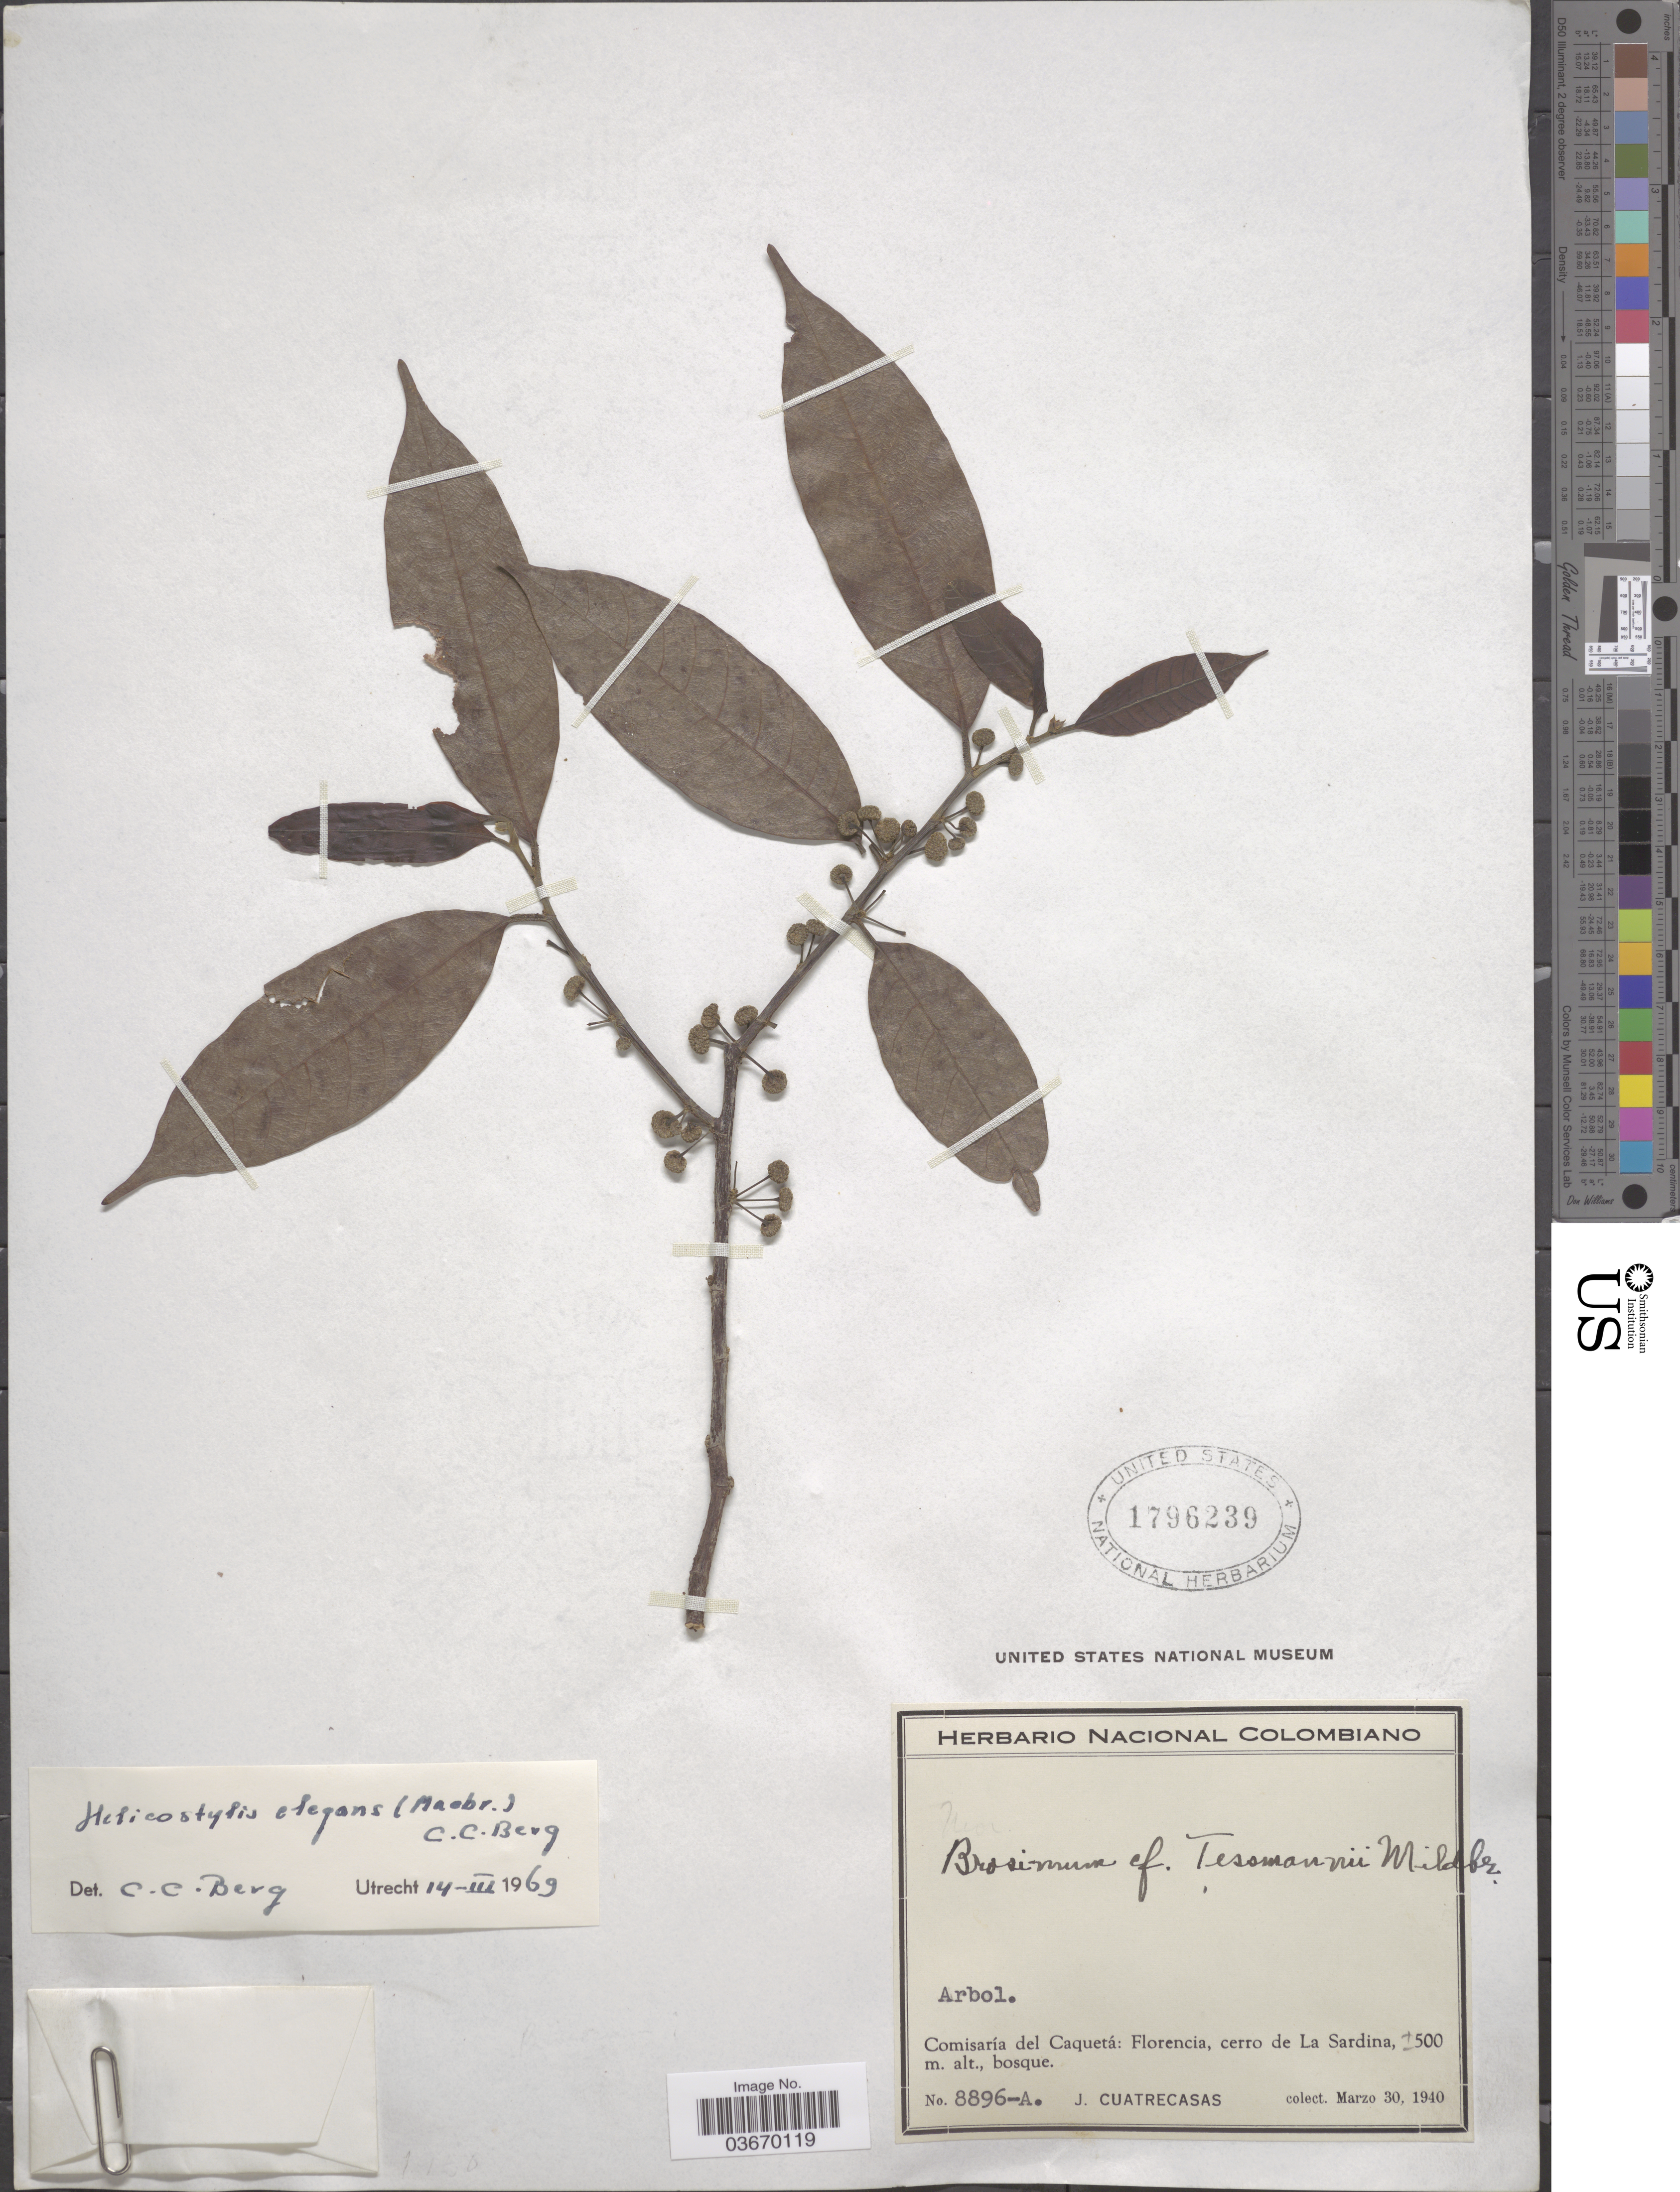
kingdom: Plantae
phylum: Tracheophyta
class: Magnoliopsida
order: Rosales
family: Moraceae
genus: Helicostylis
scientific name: Helicostylis elegans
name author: (J.F. Macbr.) C.C. Berg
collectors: J. Cuatrecasas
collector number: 8896-A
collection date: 1940-03-30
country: Colombia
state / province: Caquetá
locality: Comisaría del Caquetá: Florencia, cerro de La Sardina.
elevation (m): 500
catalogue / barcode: US 1796239